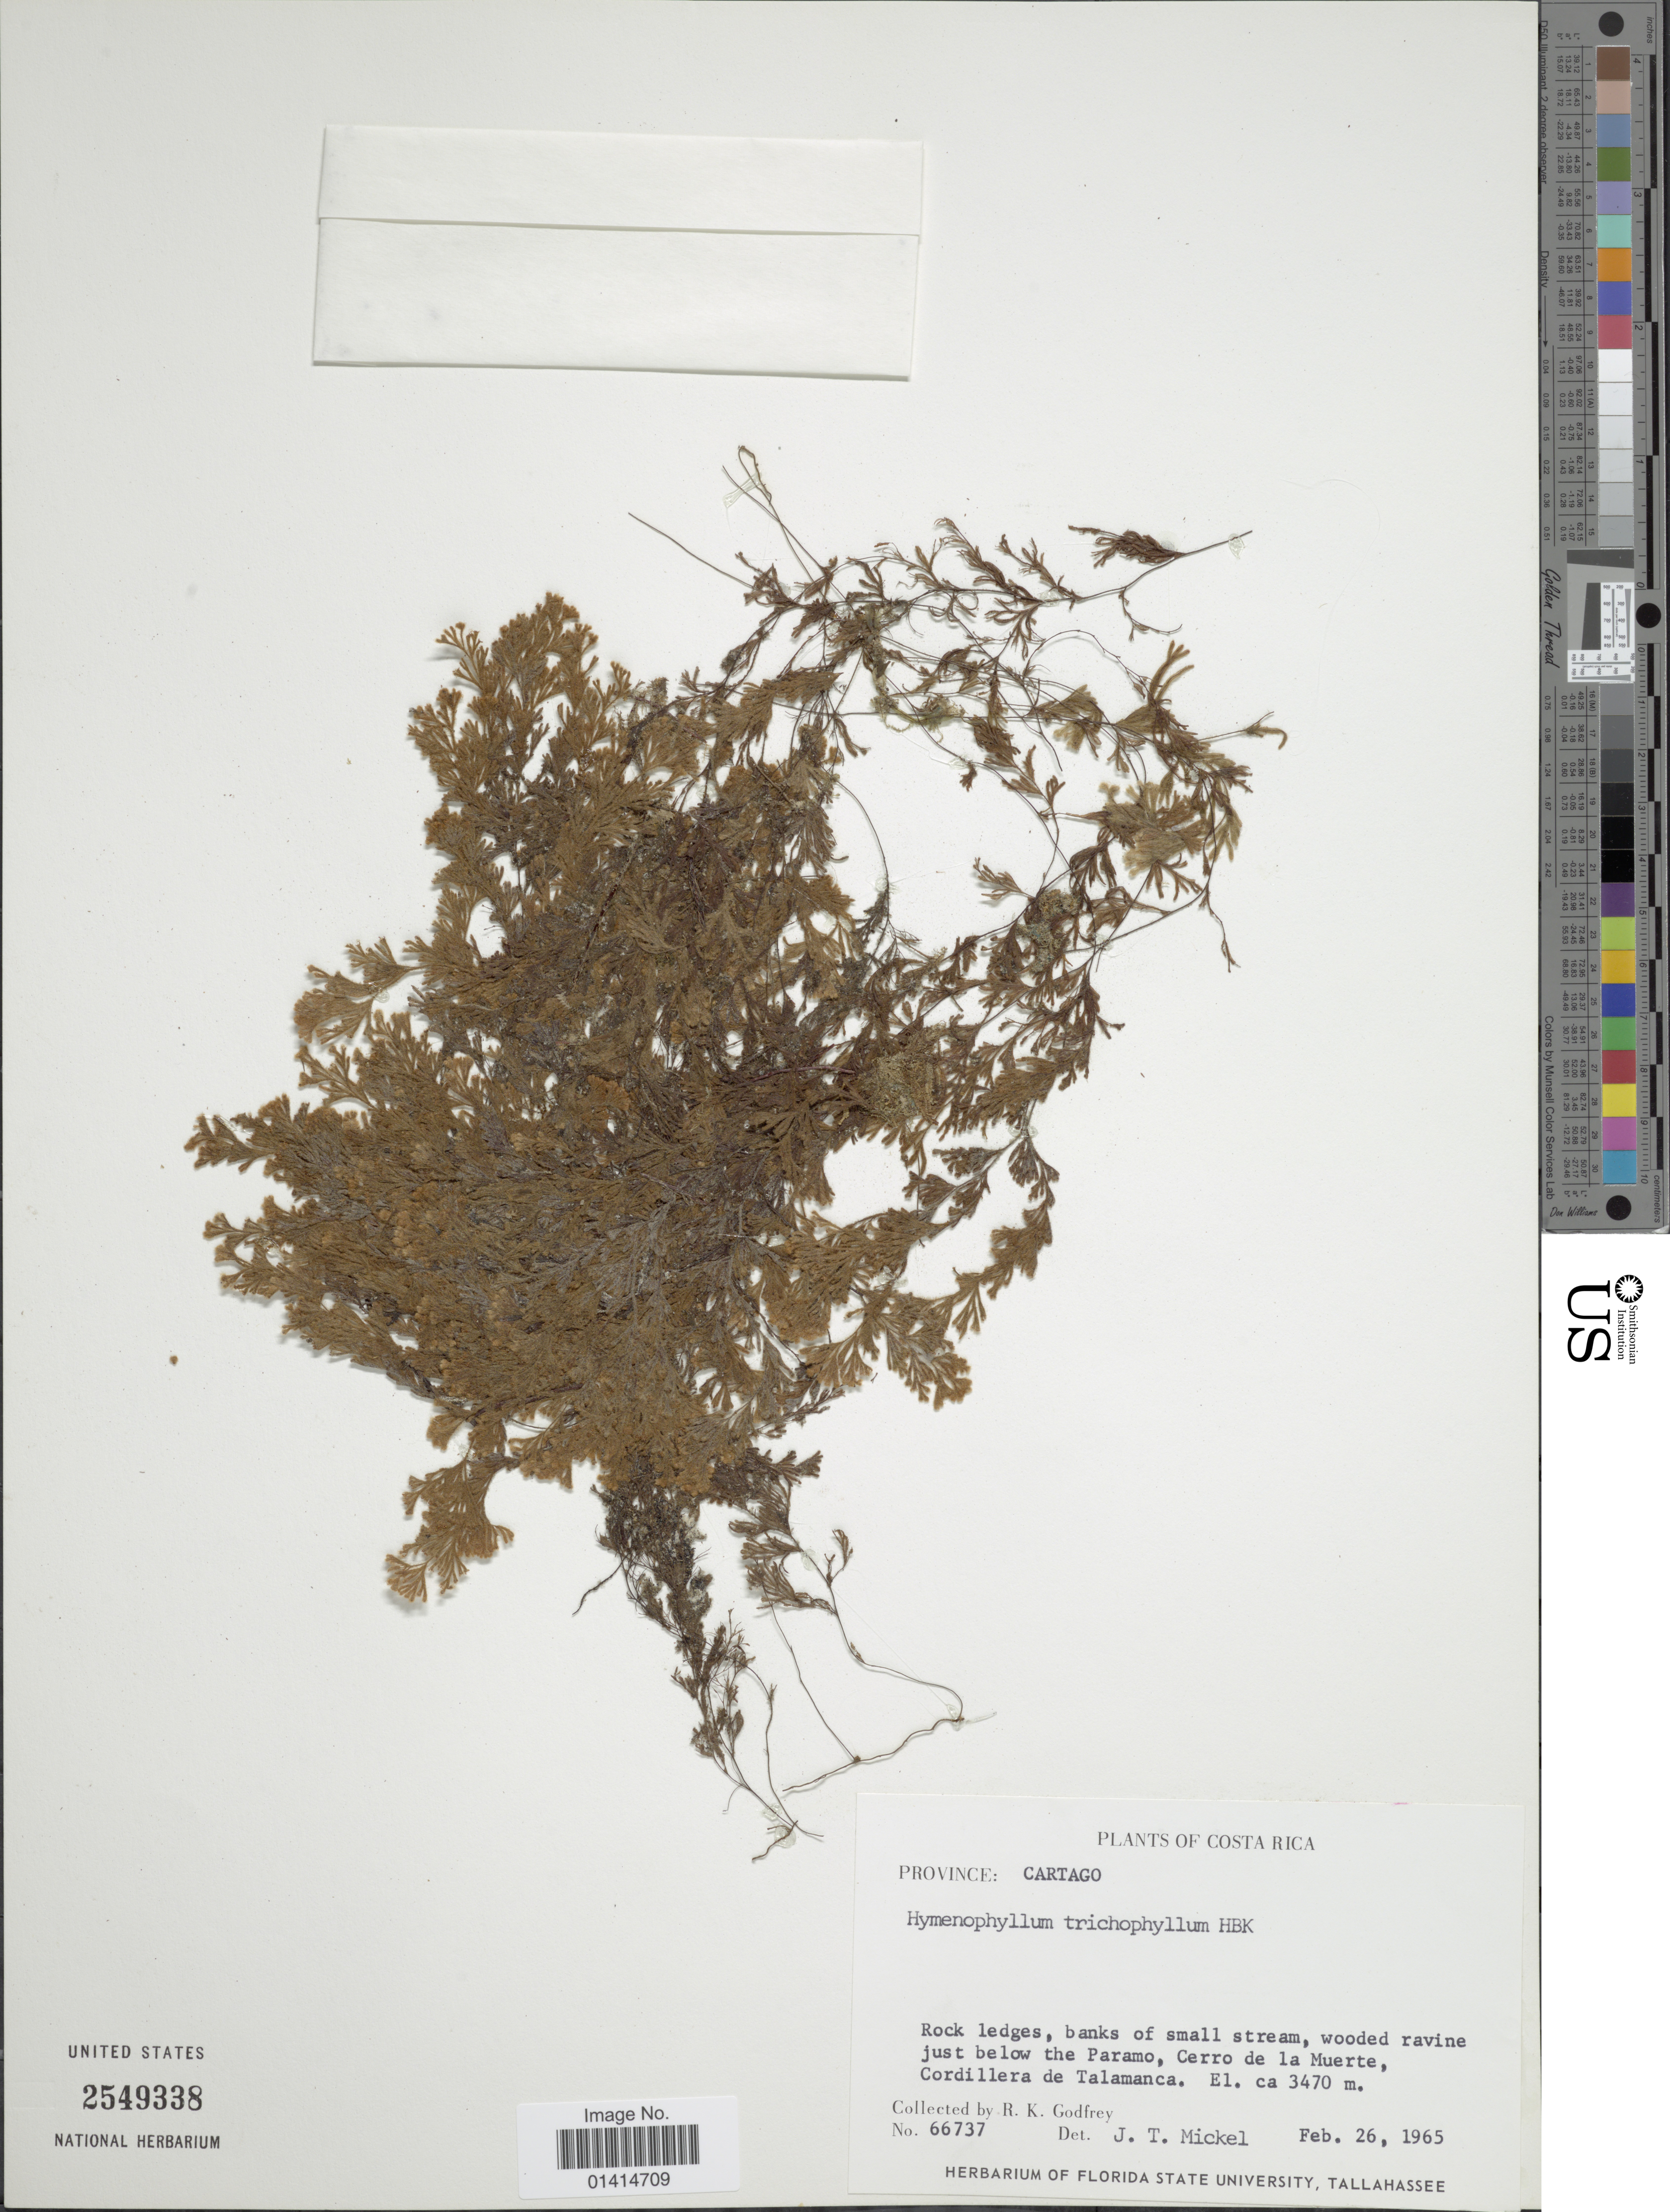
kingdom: Plantae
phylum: Tracheophyta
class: Polypodiopsida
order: Hymenophyllales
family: Hymenophyllaceae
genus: Hymenophyllum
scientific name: Hymenophyllum trichophyllum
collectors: R. K. Godfrey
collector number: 66737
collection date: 1965-02-26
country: Costa Rica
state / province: Cartago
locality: Wooded ravine just below the Paramo, Cerro de la Muerte, Cordillera de Talamanca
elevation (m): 3470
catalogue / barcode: US 2549338